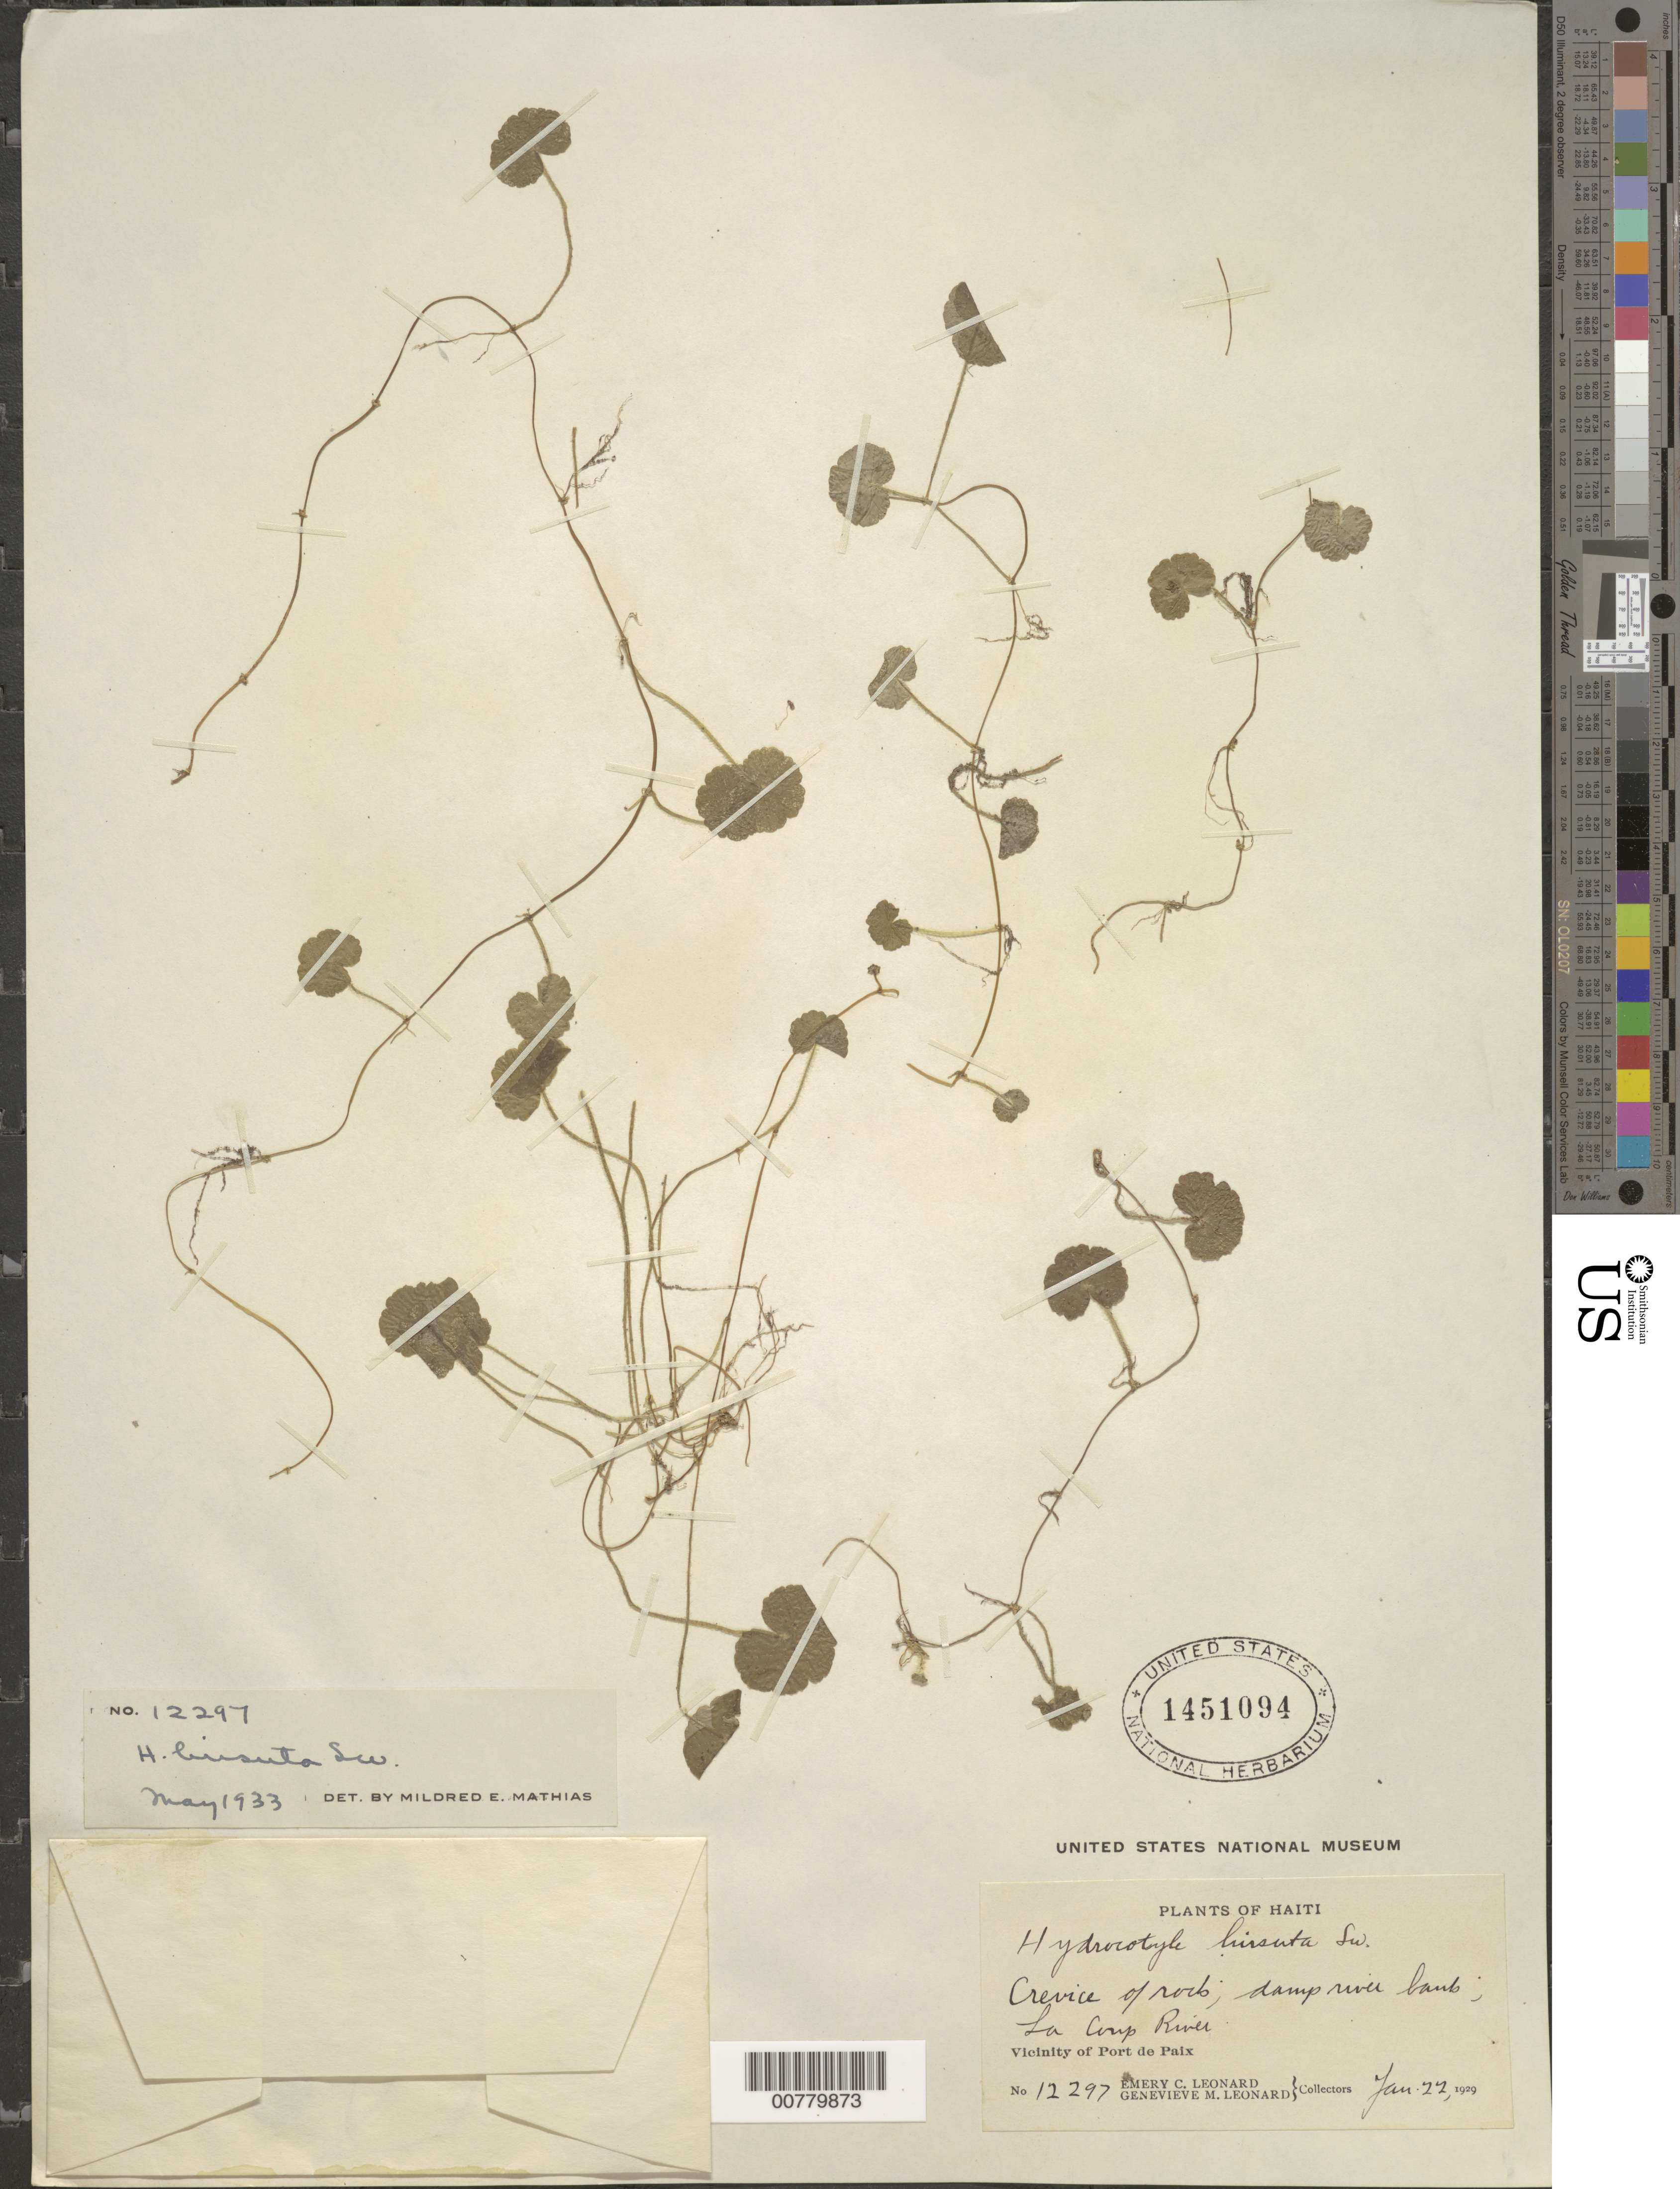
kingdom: Plantae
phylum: Tracheophyta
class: Magnoliopsida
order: Apiales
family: Araliaceae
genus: Hydrocotyle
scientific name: Hydrocotyle hirsuta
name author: Sw.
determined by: Mathias, M. E.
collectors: E. C. Leonard & G. M. Leonard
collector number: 12297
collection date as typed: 22 Jan 1929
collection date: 1929-01-22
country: Haiti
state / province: Nord-Ouest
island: Hispaniola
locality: Vicinity of Port de Paix, La Camp River.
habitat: Crevice of rocks; damp river banks.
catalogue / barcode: US 1451094